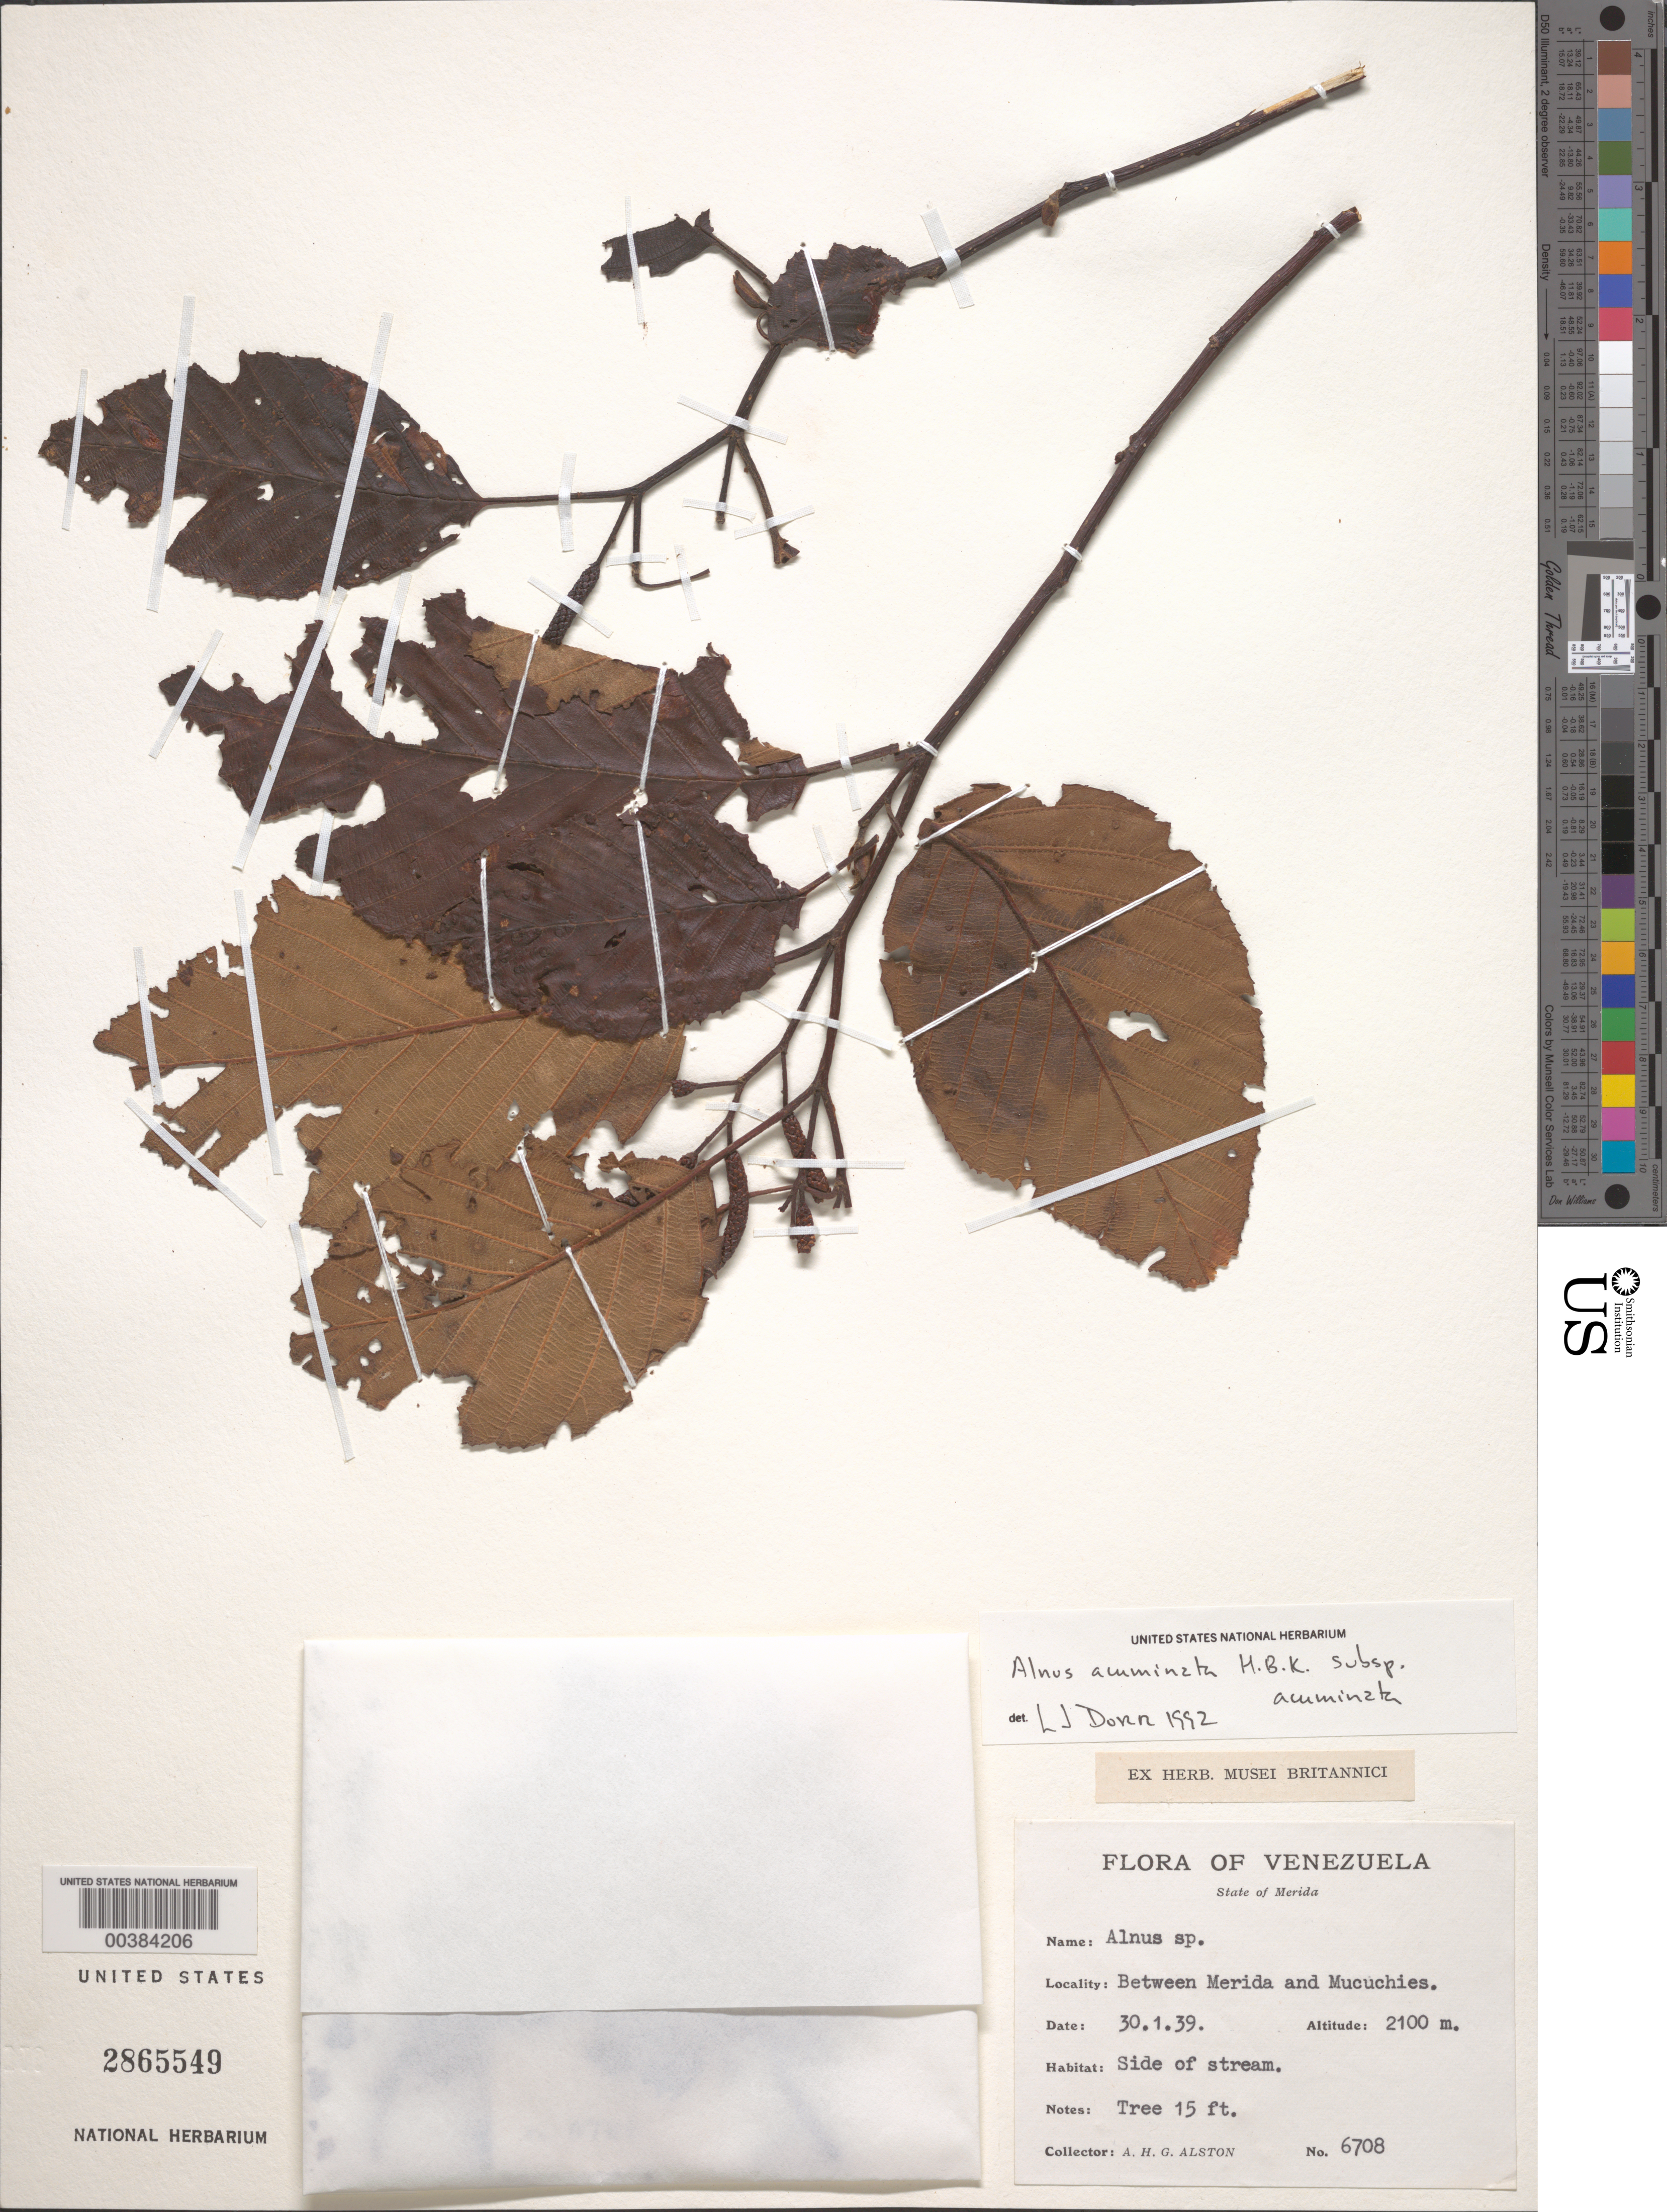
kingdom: Plantae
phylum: Tracheophyta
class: Magnoliopsida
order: Fagales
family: Betulaceae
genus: Alnus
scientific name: Alnus acuminata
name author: Kunth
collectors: A. H. Alston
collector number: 6708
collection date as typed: Transcribed d/m/y: 30/1/39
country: Venezuela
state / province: Mérida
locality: Between Merida and Mucuchies.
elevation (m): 2100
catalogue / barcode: US 2865549